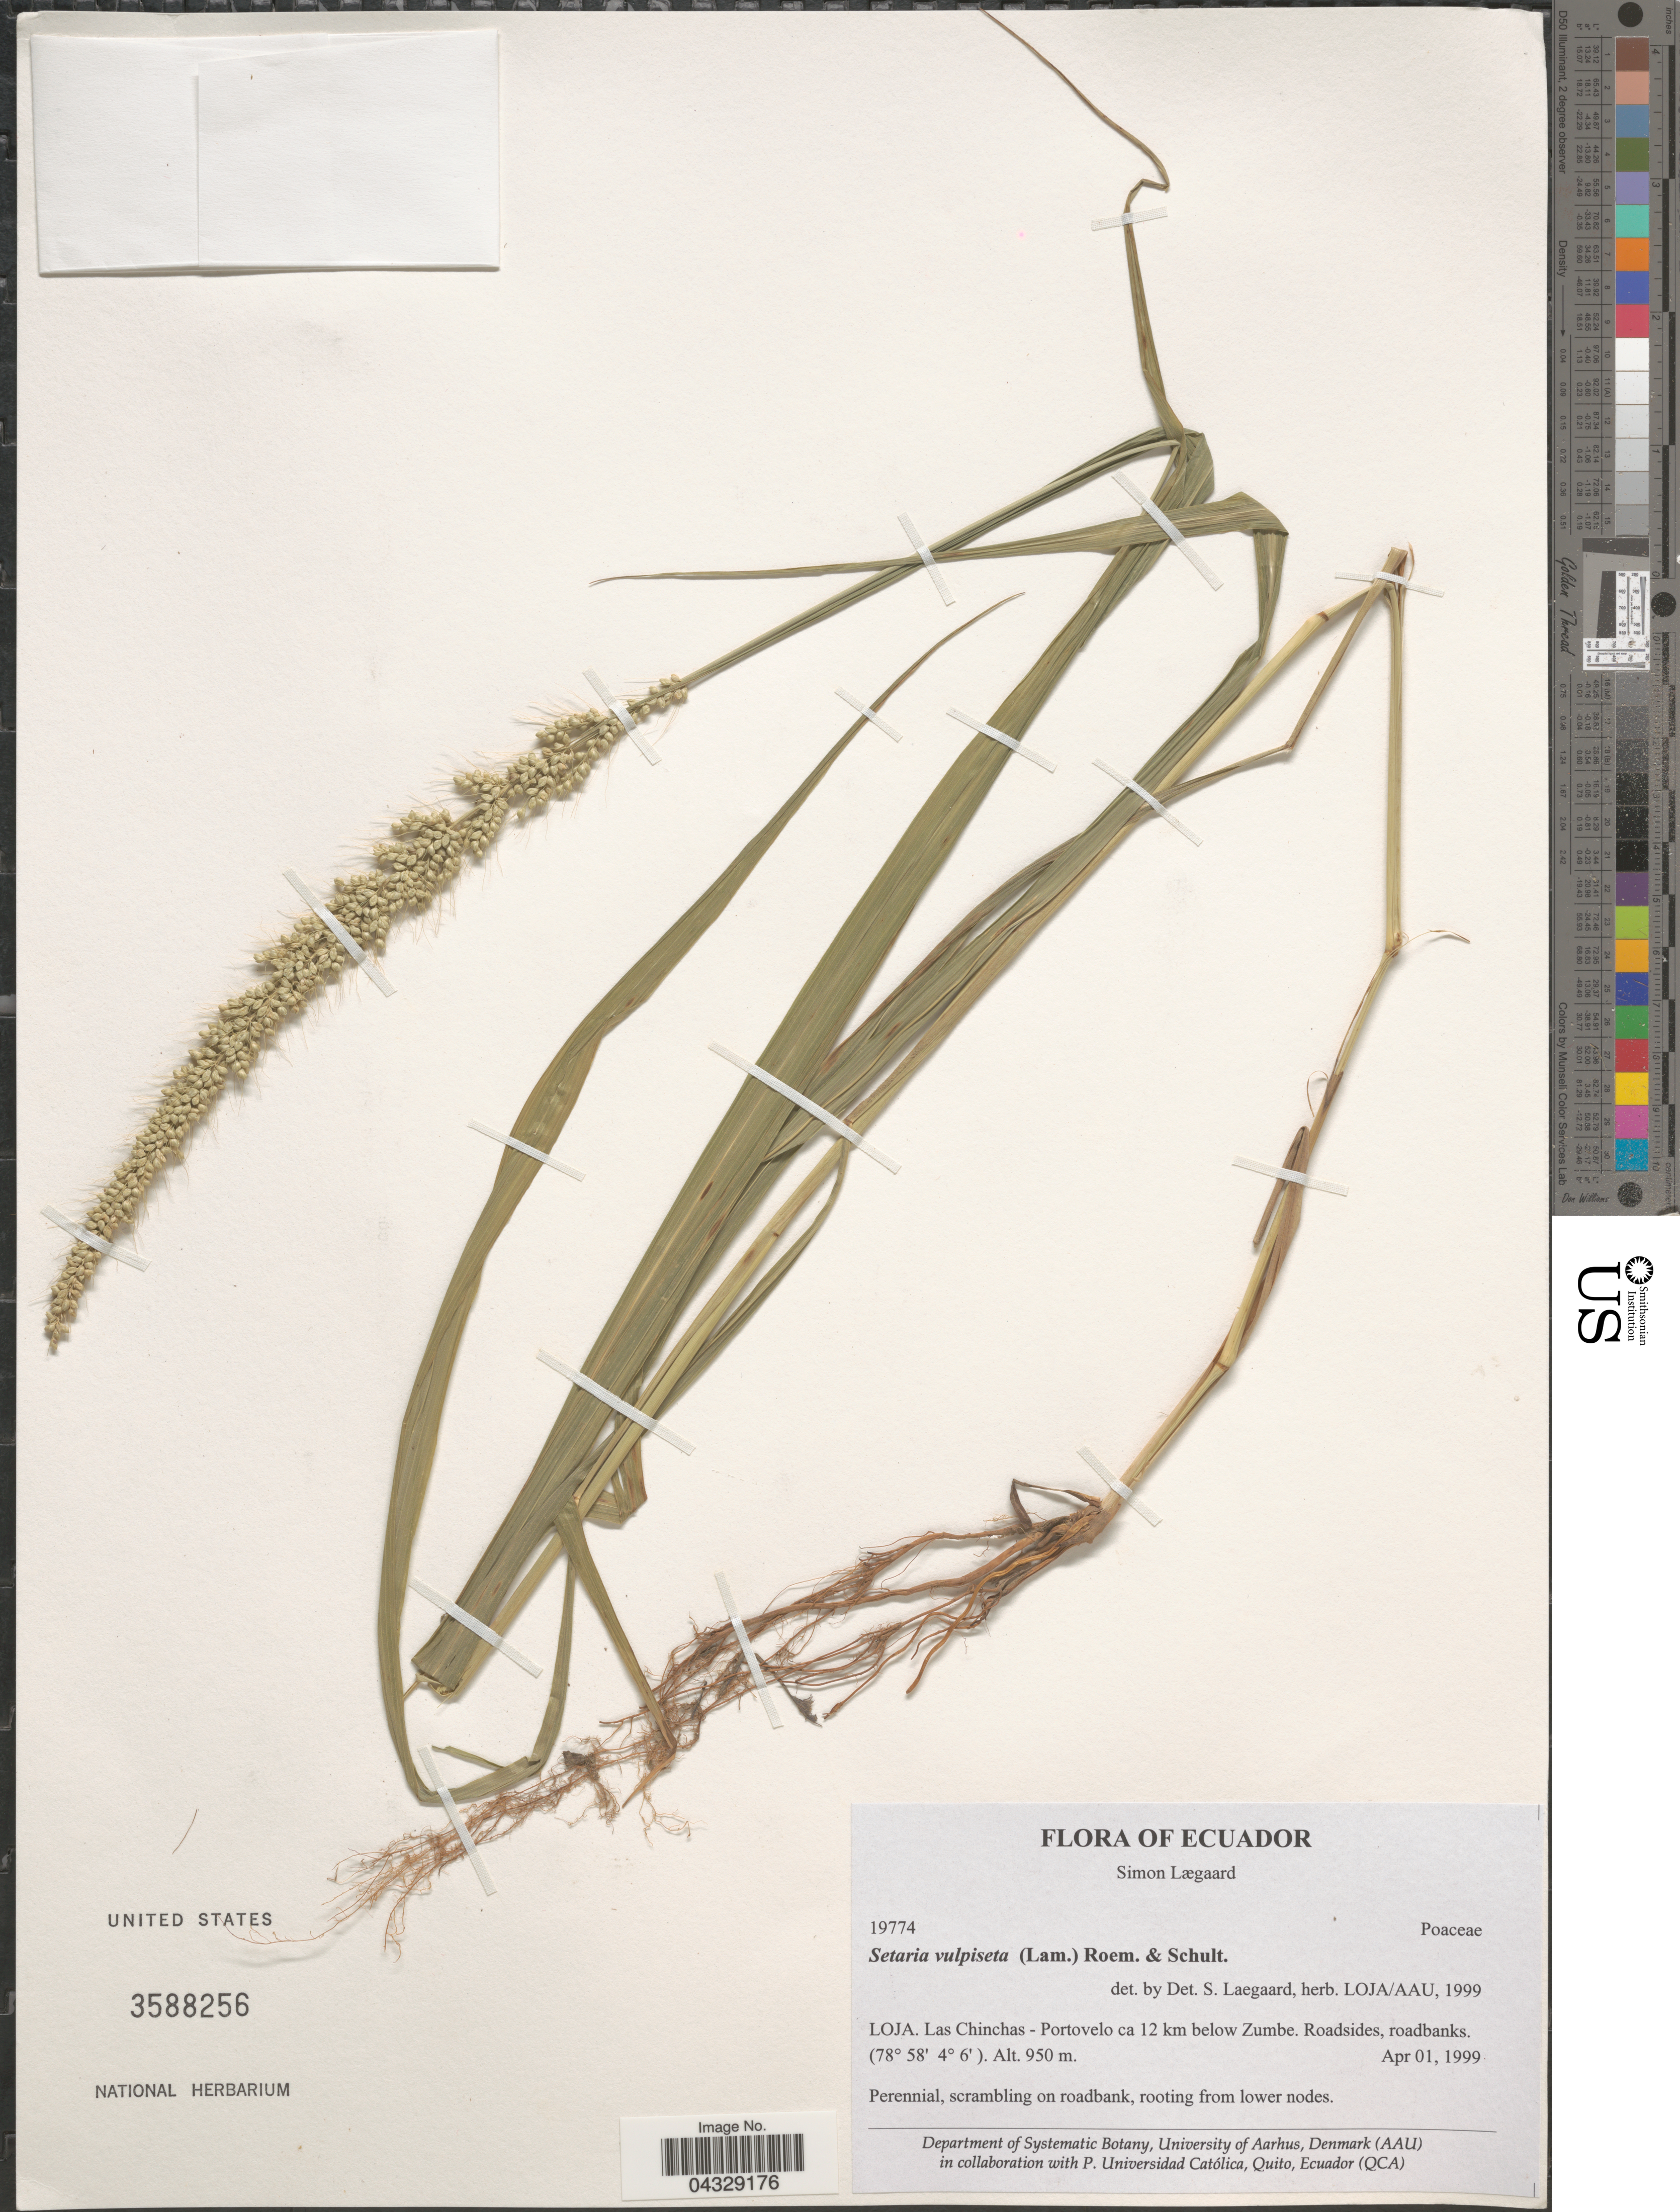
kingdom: Plantae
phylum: Tracheophyta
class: Liliopsida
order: Poales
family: Poaceae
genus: Setaria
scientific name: Setaria vulpiseta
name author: (Lam.) Roem. & Schult.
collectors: S. Lægaard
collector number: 19774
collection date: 1999-04-01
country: Ecuador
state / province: Loja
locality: Las Chinchas - Portovelo ca 12 km below Zumbe.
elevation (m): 950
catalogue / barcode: US 3588256